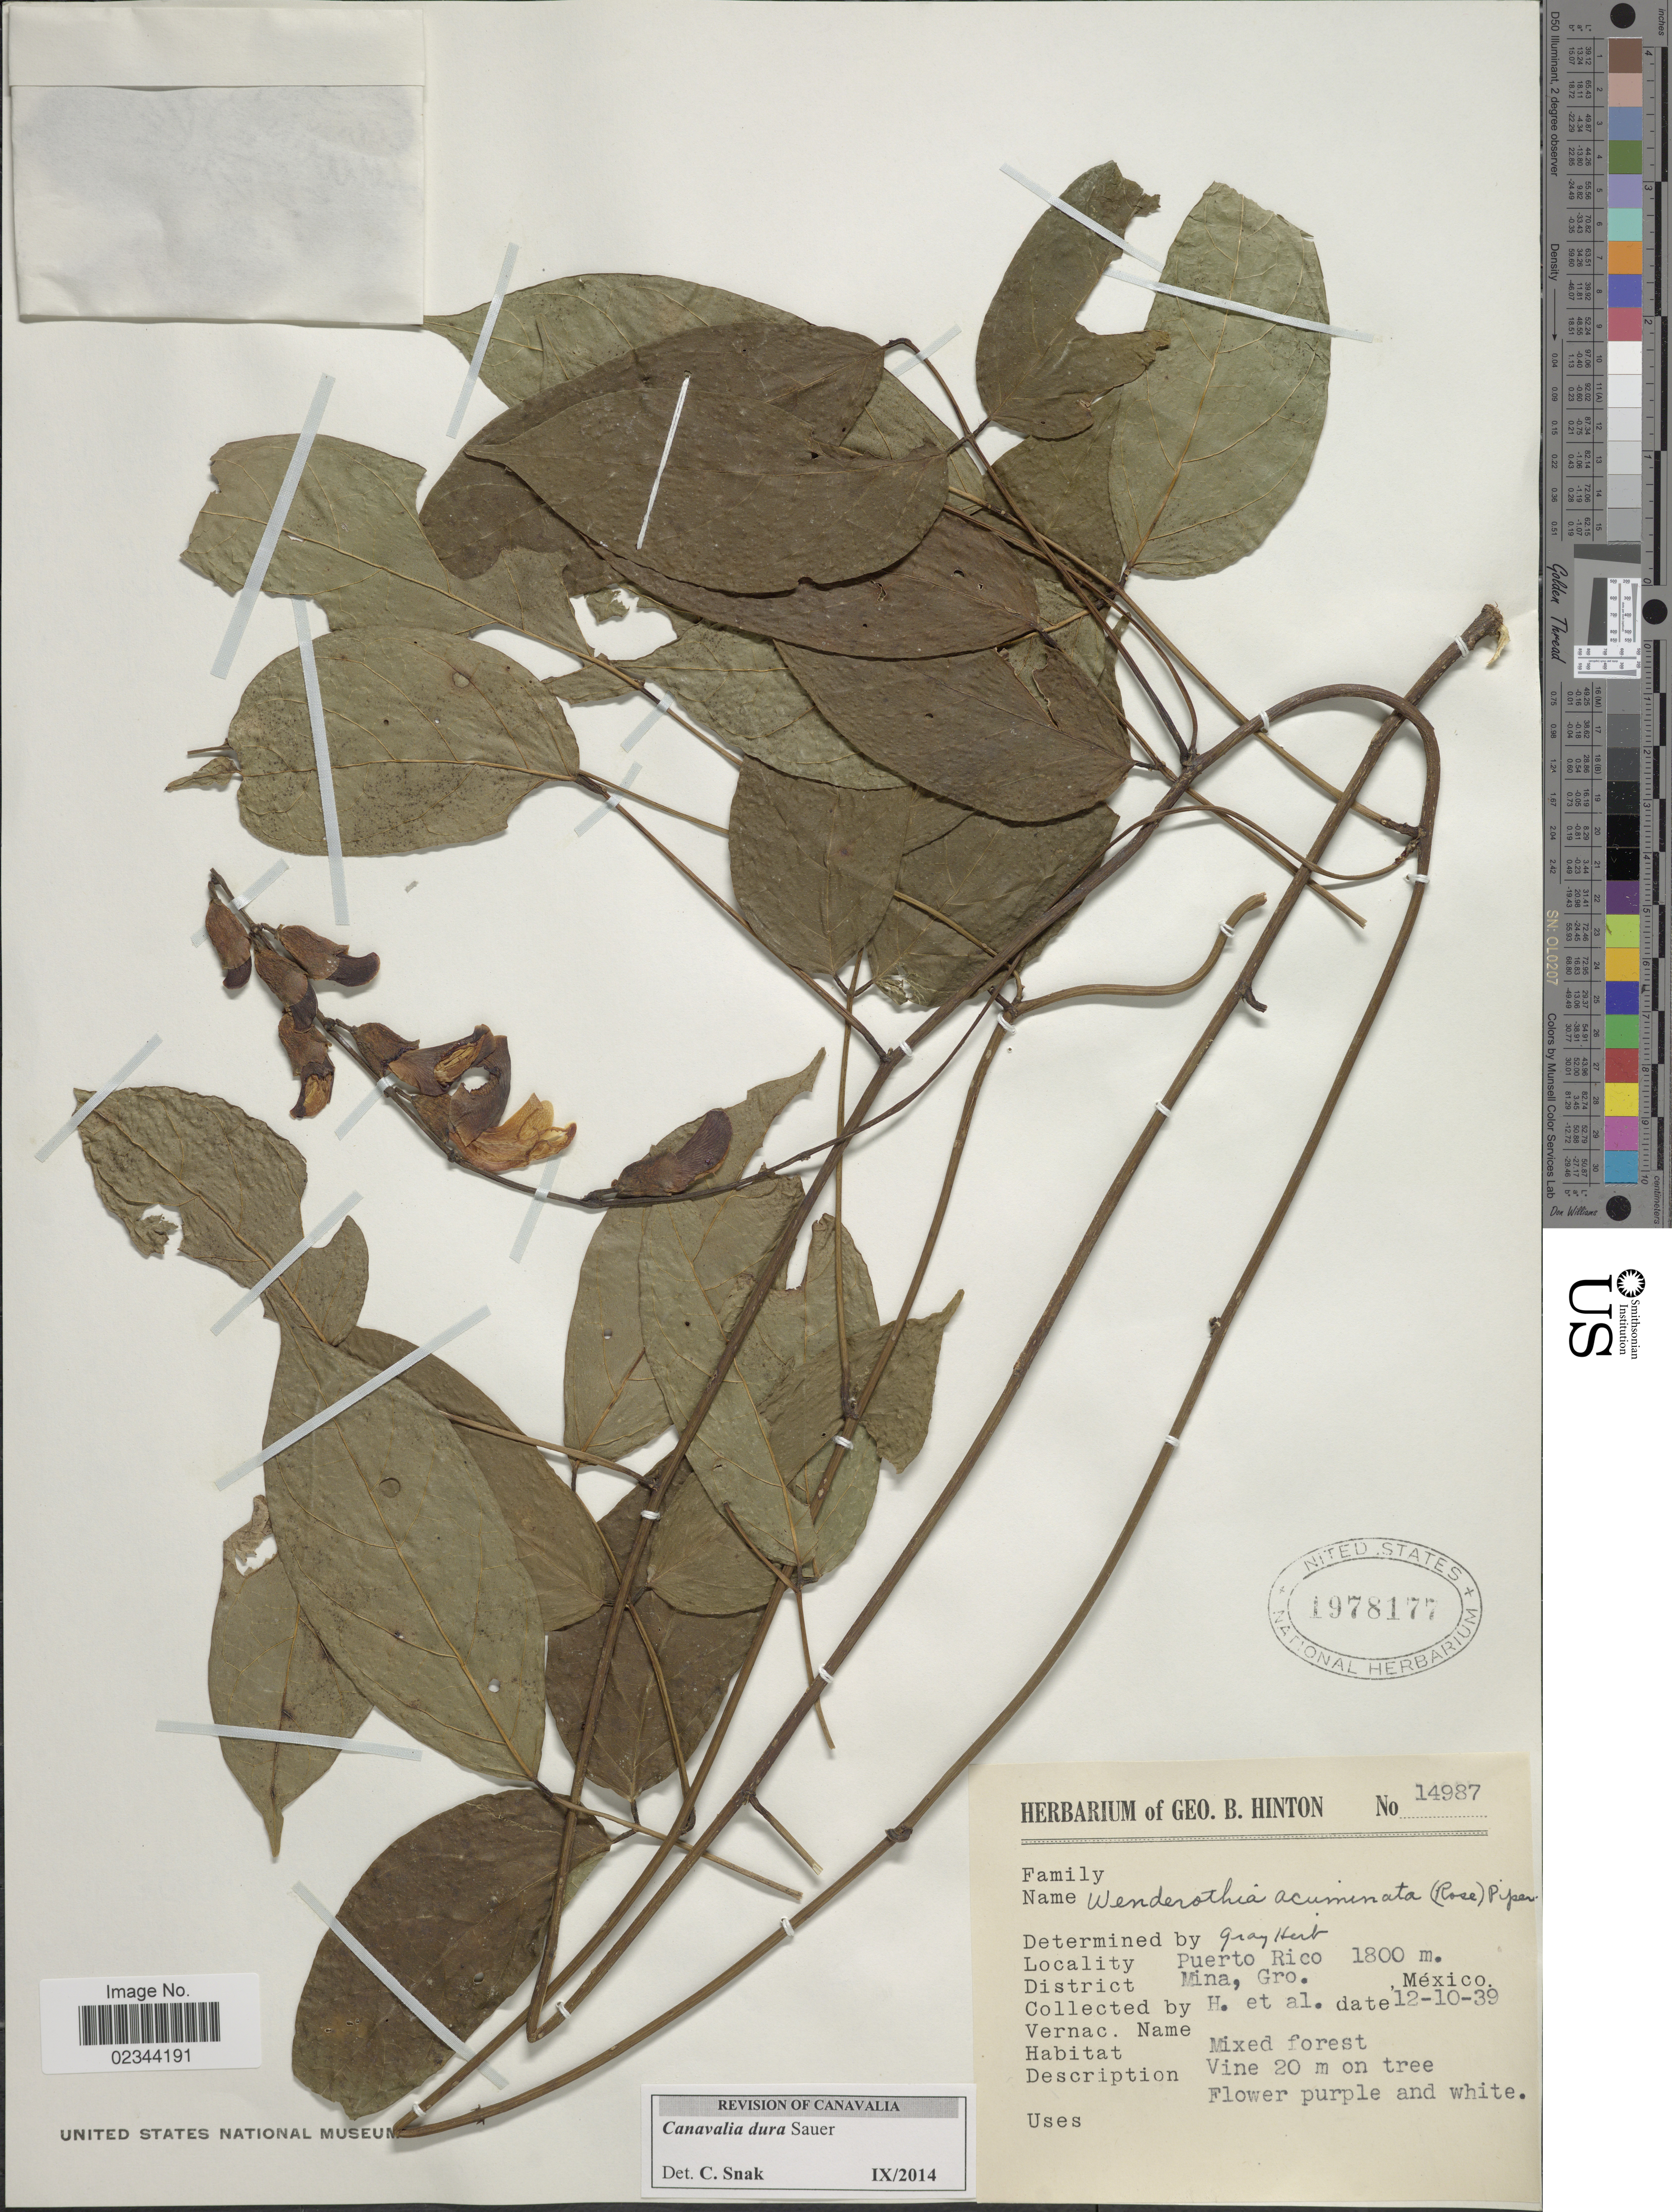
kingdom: Plantae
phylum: Tracheophyta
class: Magnoliopsida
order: Fabales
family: Fabaceae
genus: Canavalia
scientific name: Canavalia dura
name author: Sauer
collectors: G. B. Hinton & et al.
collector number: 14987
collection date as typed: Transcribed d/m/y: 10/12/39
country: Mexico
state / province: Guerrero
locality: Puerto Rico. District Mina.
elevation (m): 1800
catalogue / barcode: US 1978177